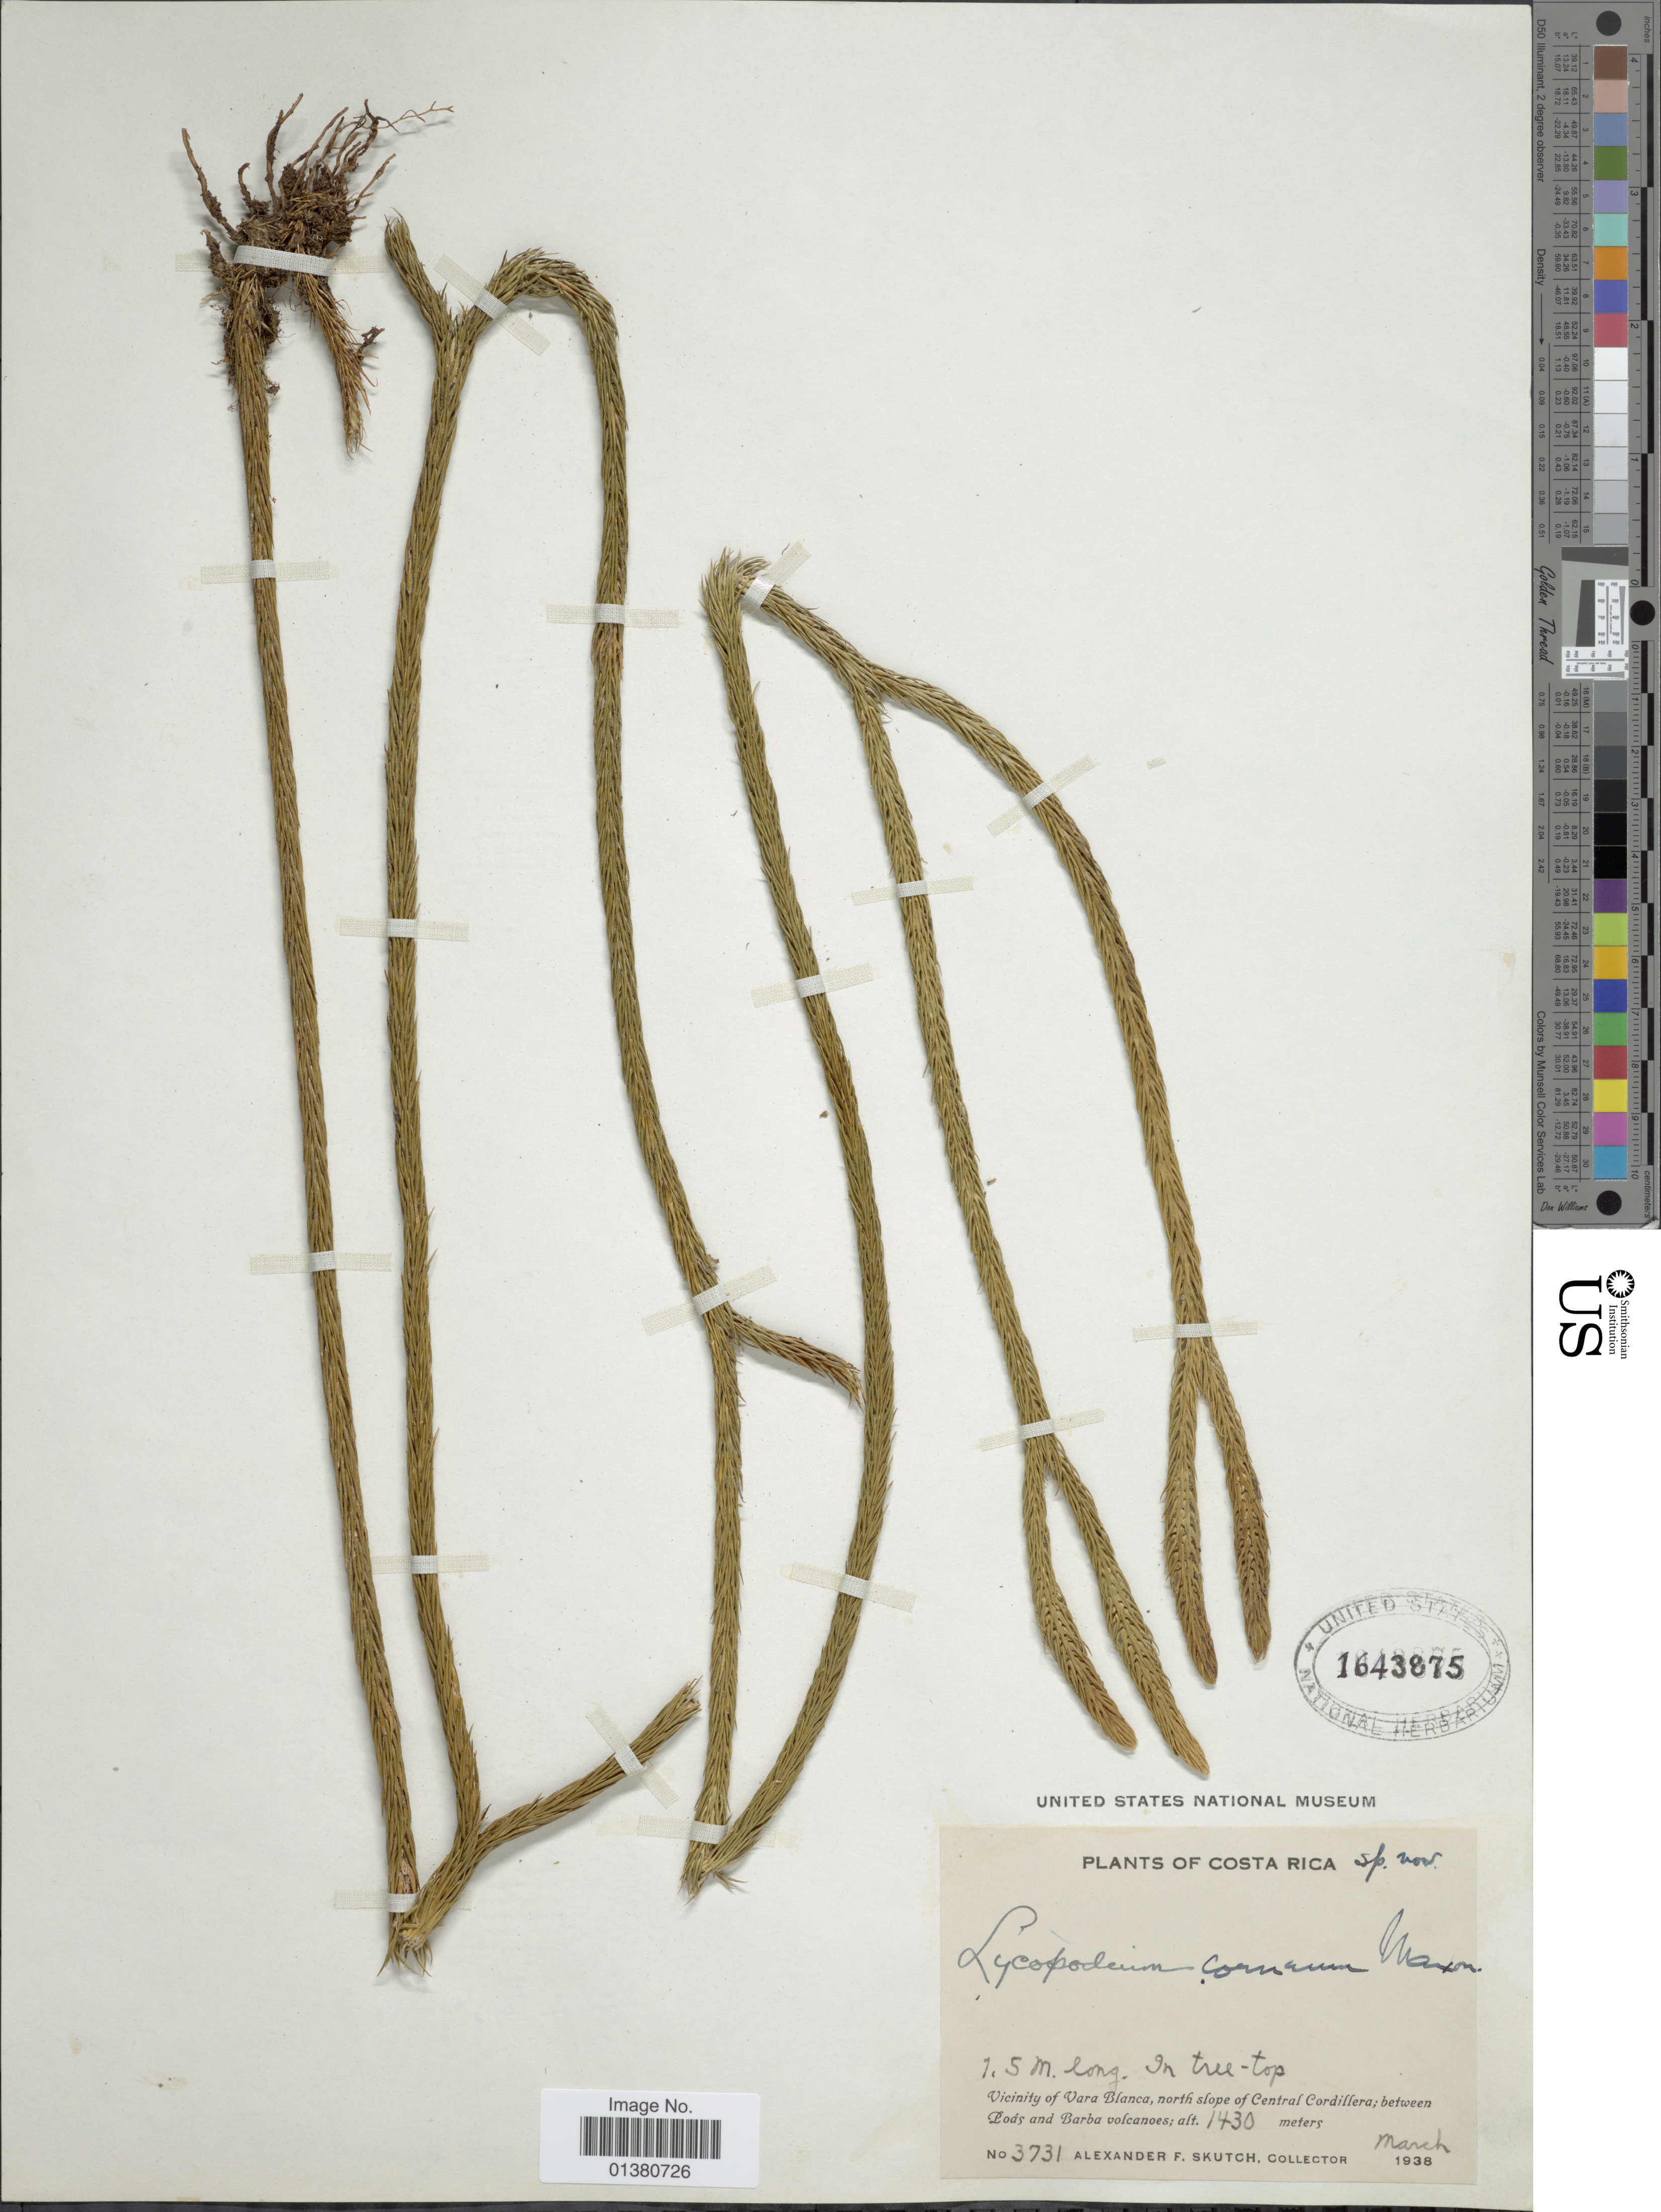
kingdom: Plantae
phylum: Tracheophyta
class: Lycopodiopsida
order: Lycopodiales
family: Lycopodiaceae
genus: Phlegmariurus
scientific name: Phlegmariurus funiformis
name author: (Cham. & Spring) B. Øllg.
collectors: A. F. Skutch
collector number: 3731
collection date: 1938-03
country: Costa Rica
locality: Vicinity of Vara Blanca, north slope of Central Cordillera; between LOds and Barba volcanoes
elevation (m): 1430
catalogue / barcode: US 1643875